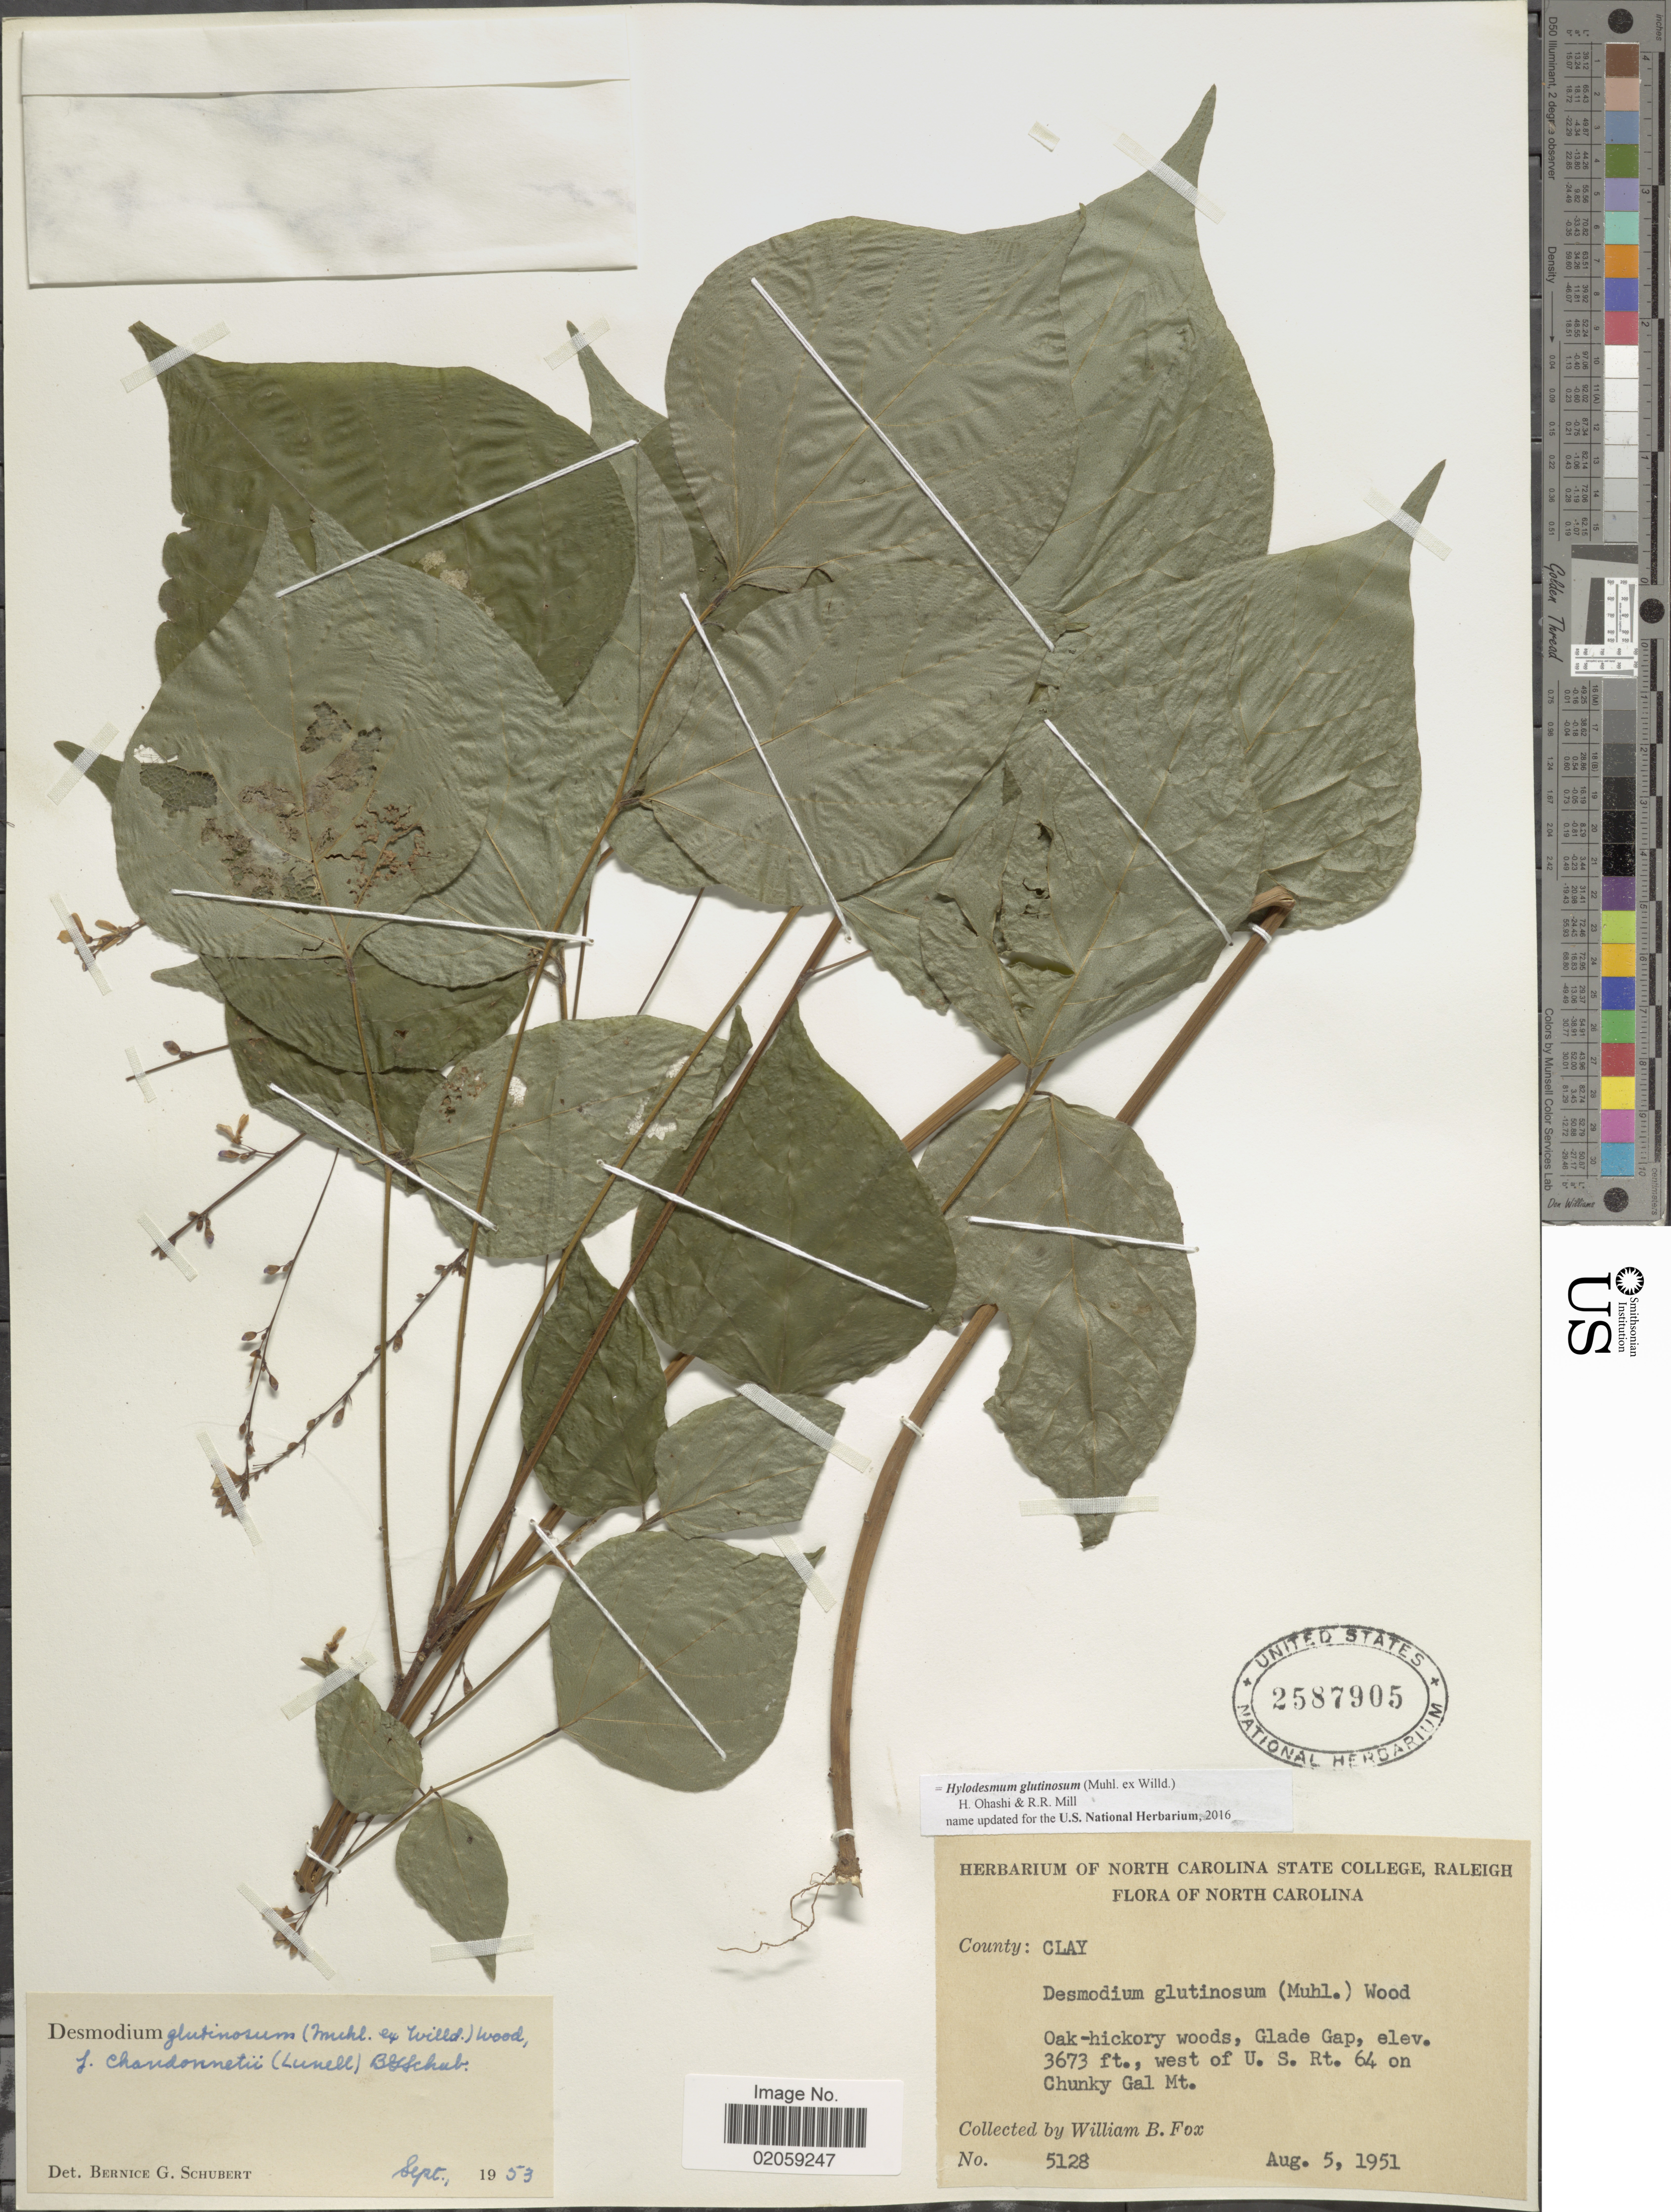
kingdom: Plantae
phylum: Tracheophyta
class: Magnoliopsida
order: Fabales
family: Fabaceae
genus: Hylodesmum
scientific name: Hylodesmum glutinosum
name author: (Muhl. ex Willd.) H. Ohashi & R.R. Mill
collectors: W. B. Fox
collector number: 5128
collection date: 1951-08-05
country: United States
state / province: North Carolina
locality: County Clay, Glade Gap, west of U.S. Rt. 64 on Chunky Gal Mt.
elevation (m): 1120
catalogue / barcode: US 2587905